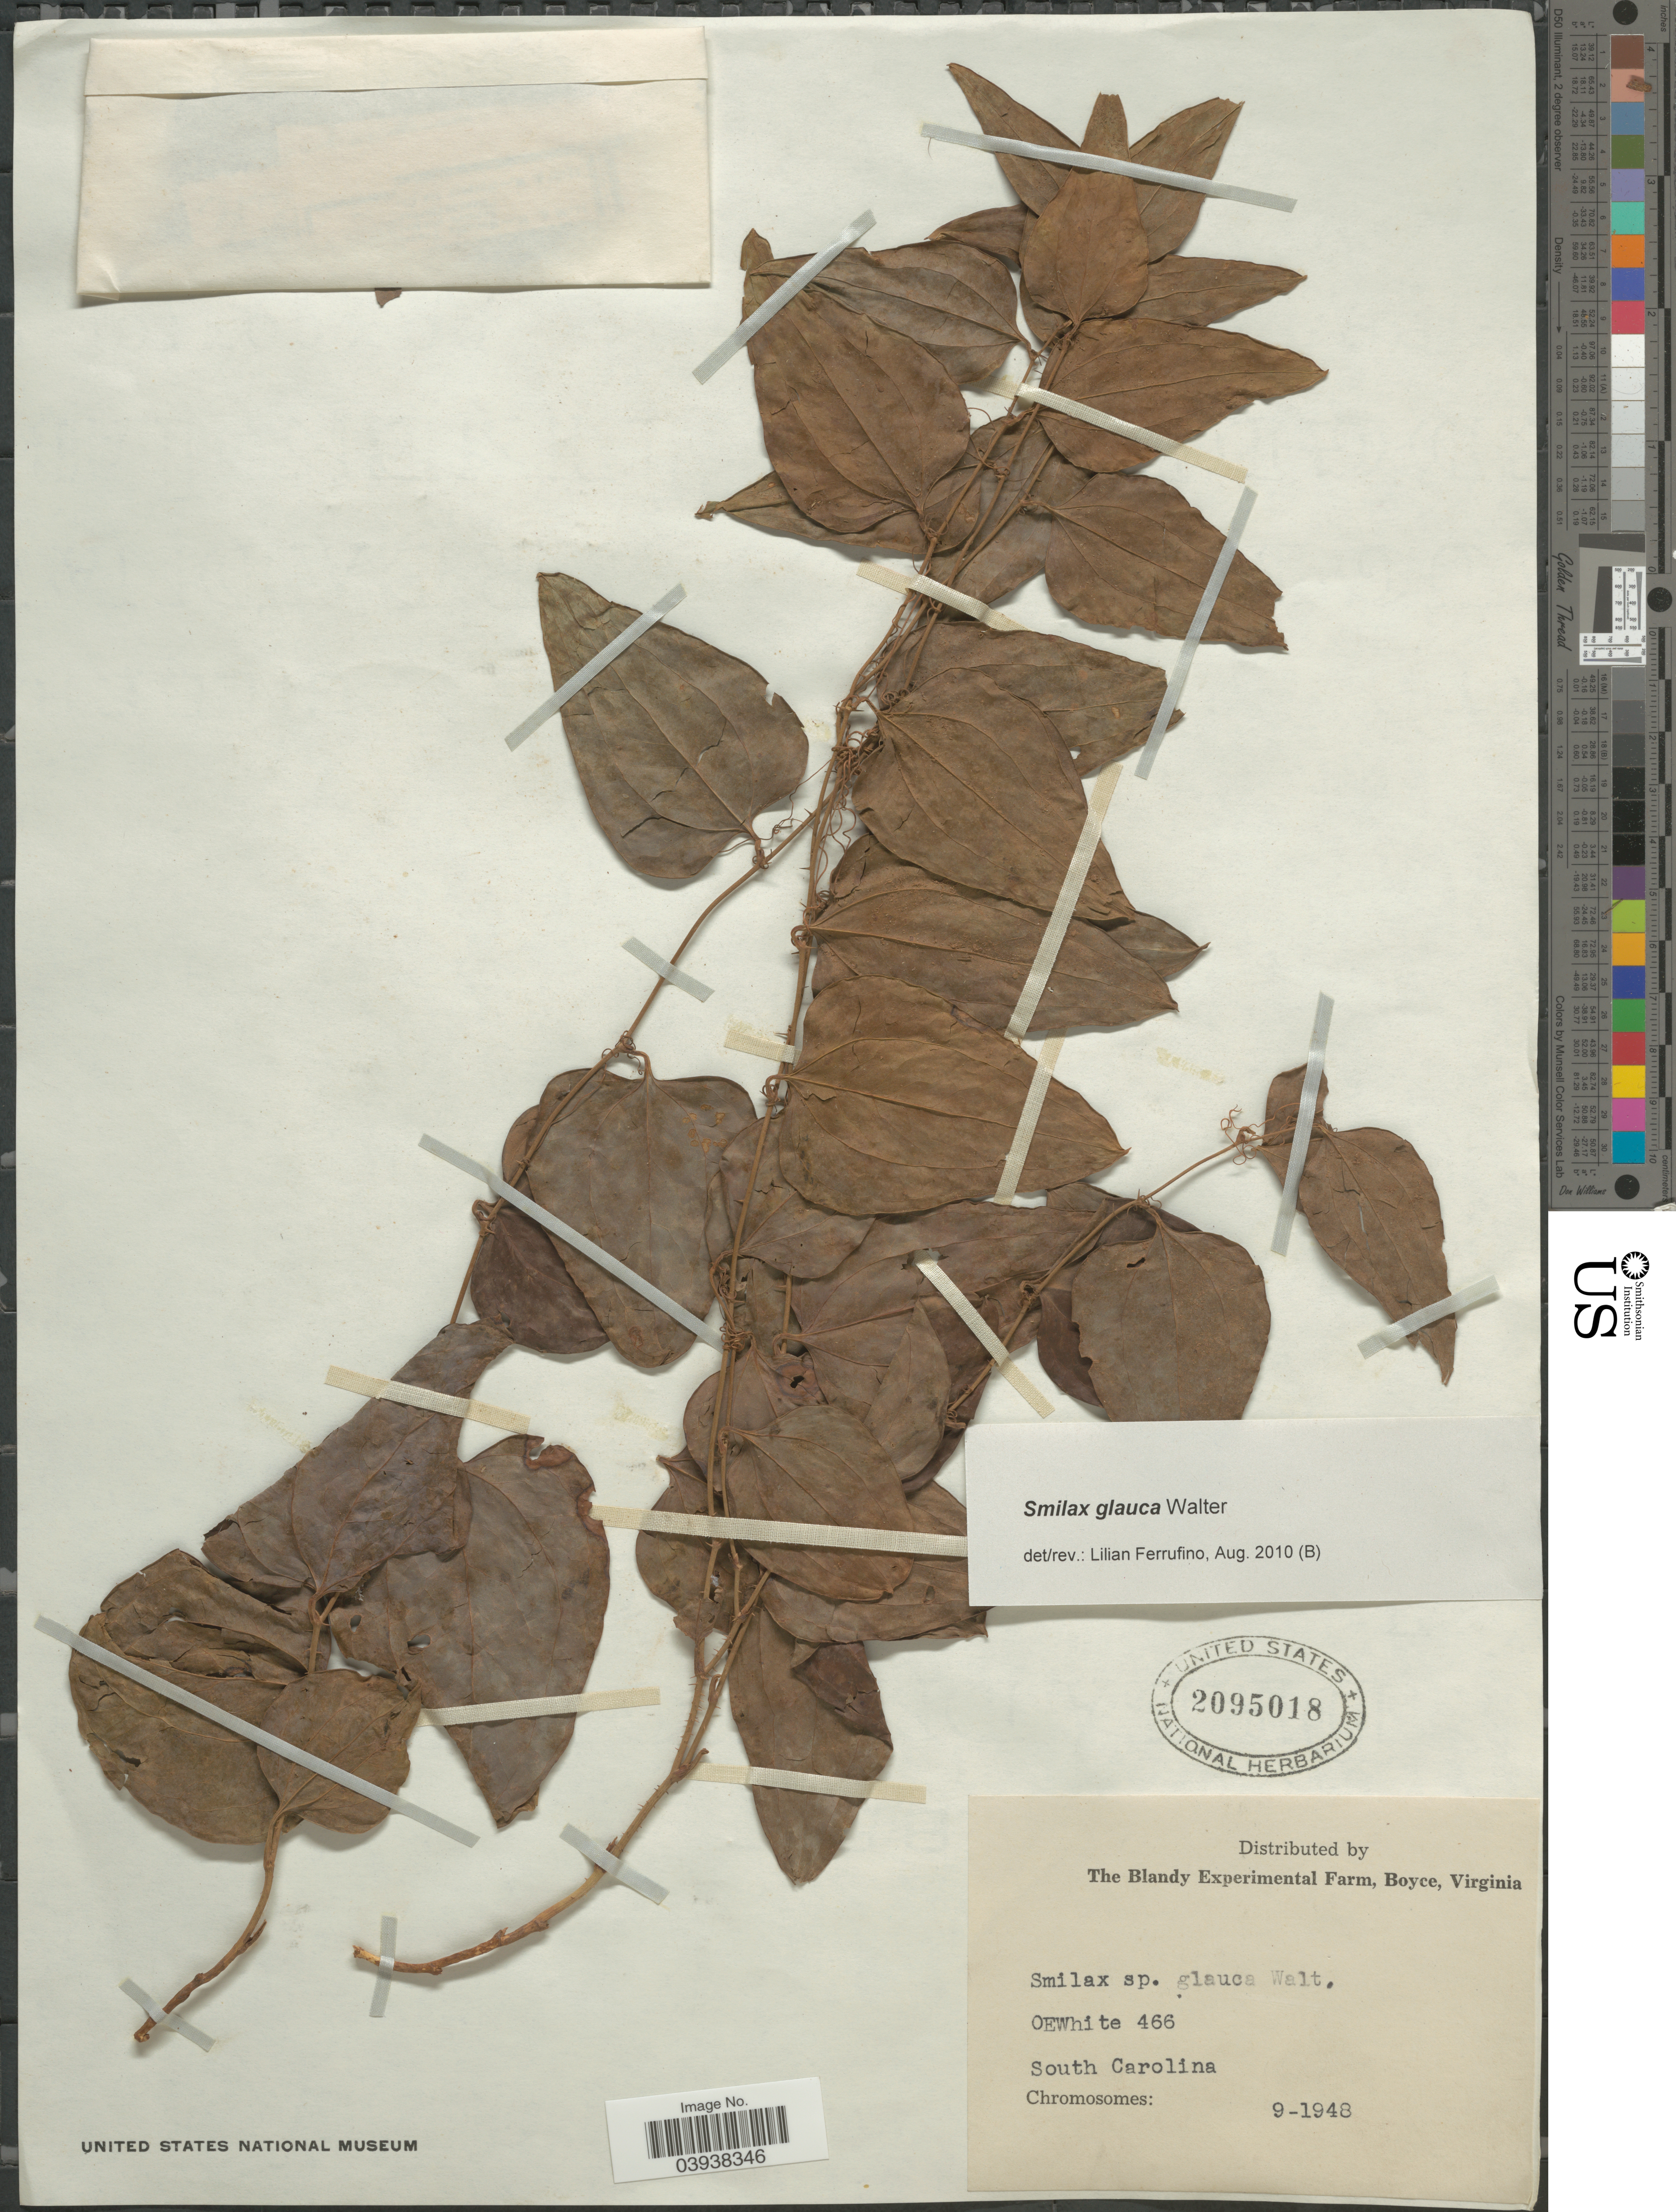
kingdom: Plantae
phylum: Tracheophyta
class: Liliopsida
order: Liliales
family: Smilacaceae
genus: Smilax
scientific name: Smilax glauca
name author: Walter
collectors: O. E. White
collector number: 466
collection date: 1948-09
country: United States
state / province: South Carolina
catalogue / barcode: US 2095018